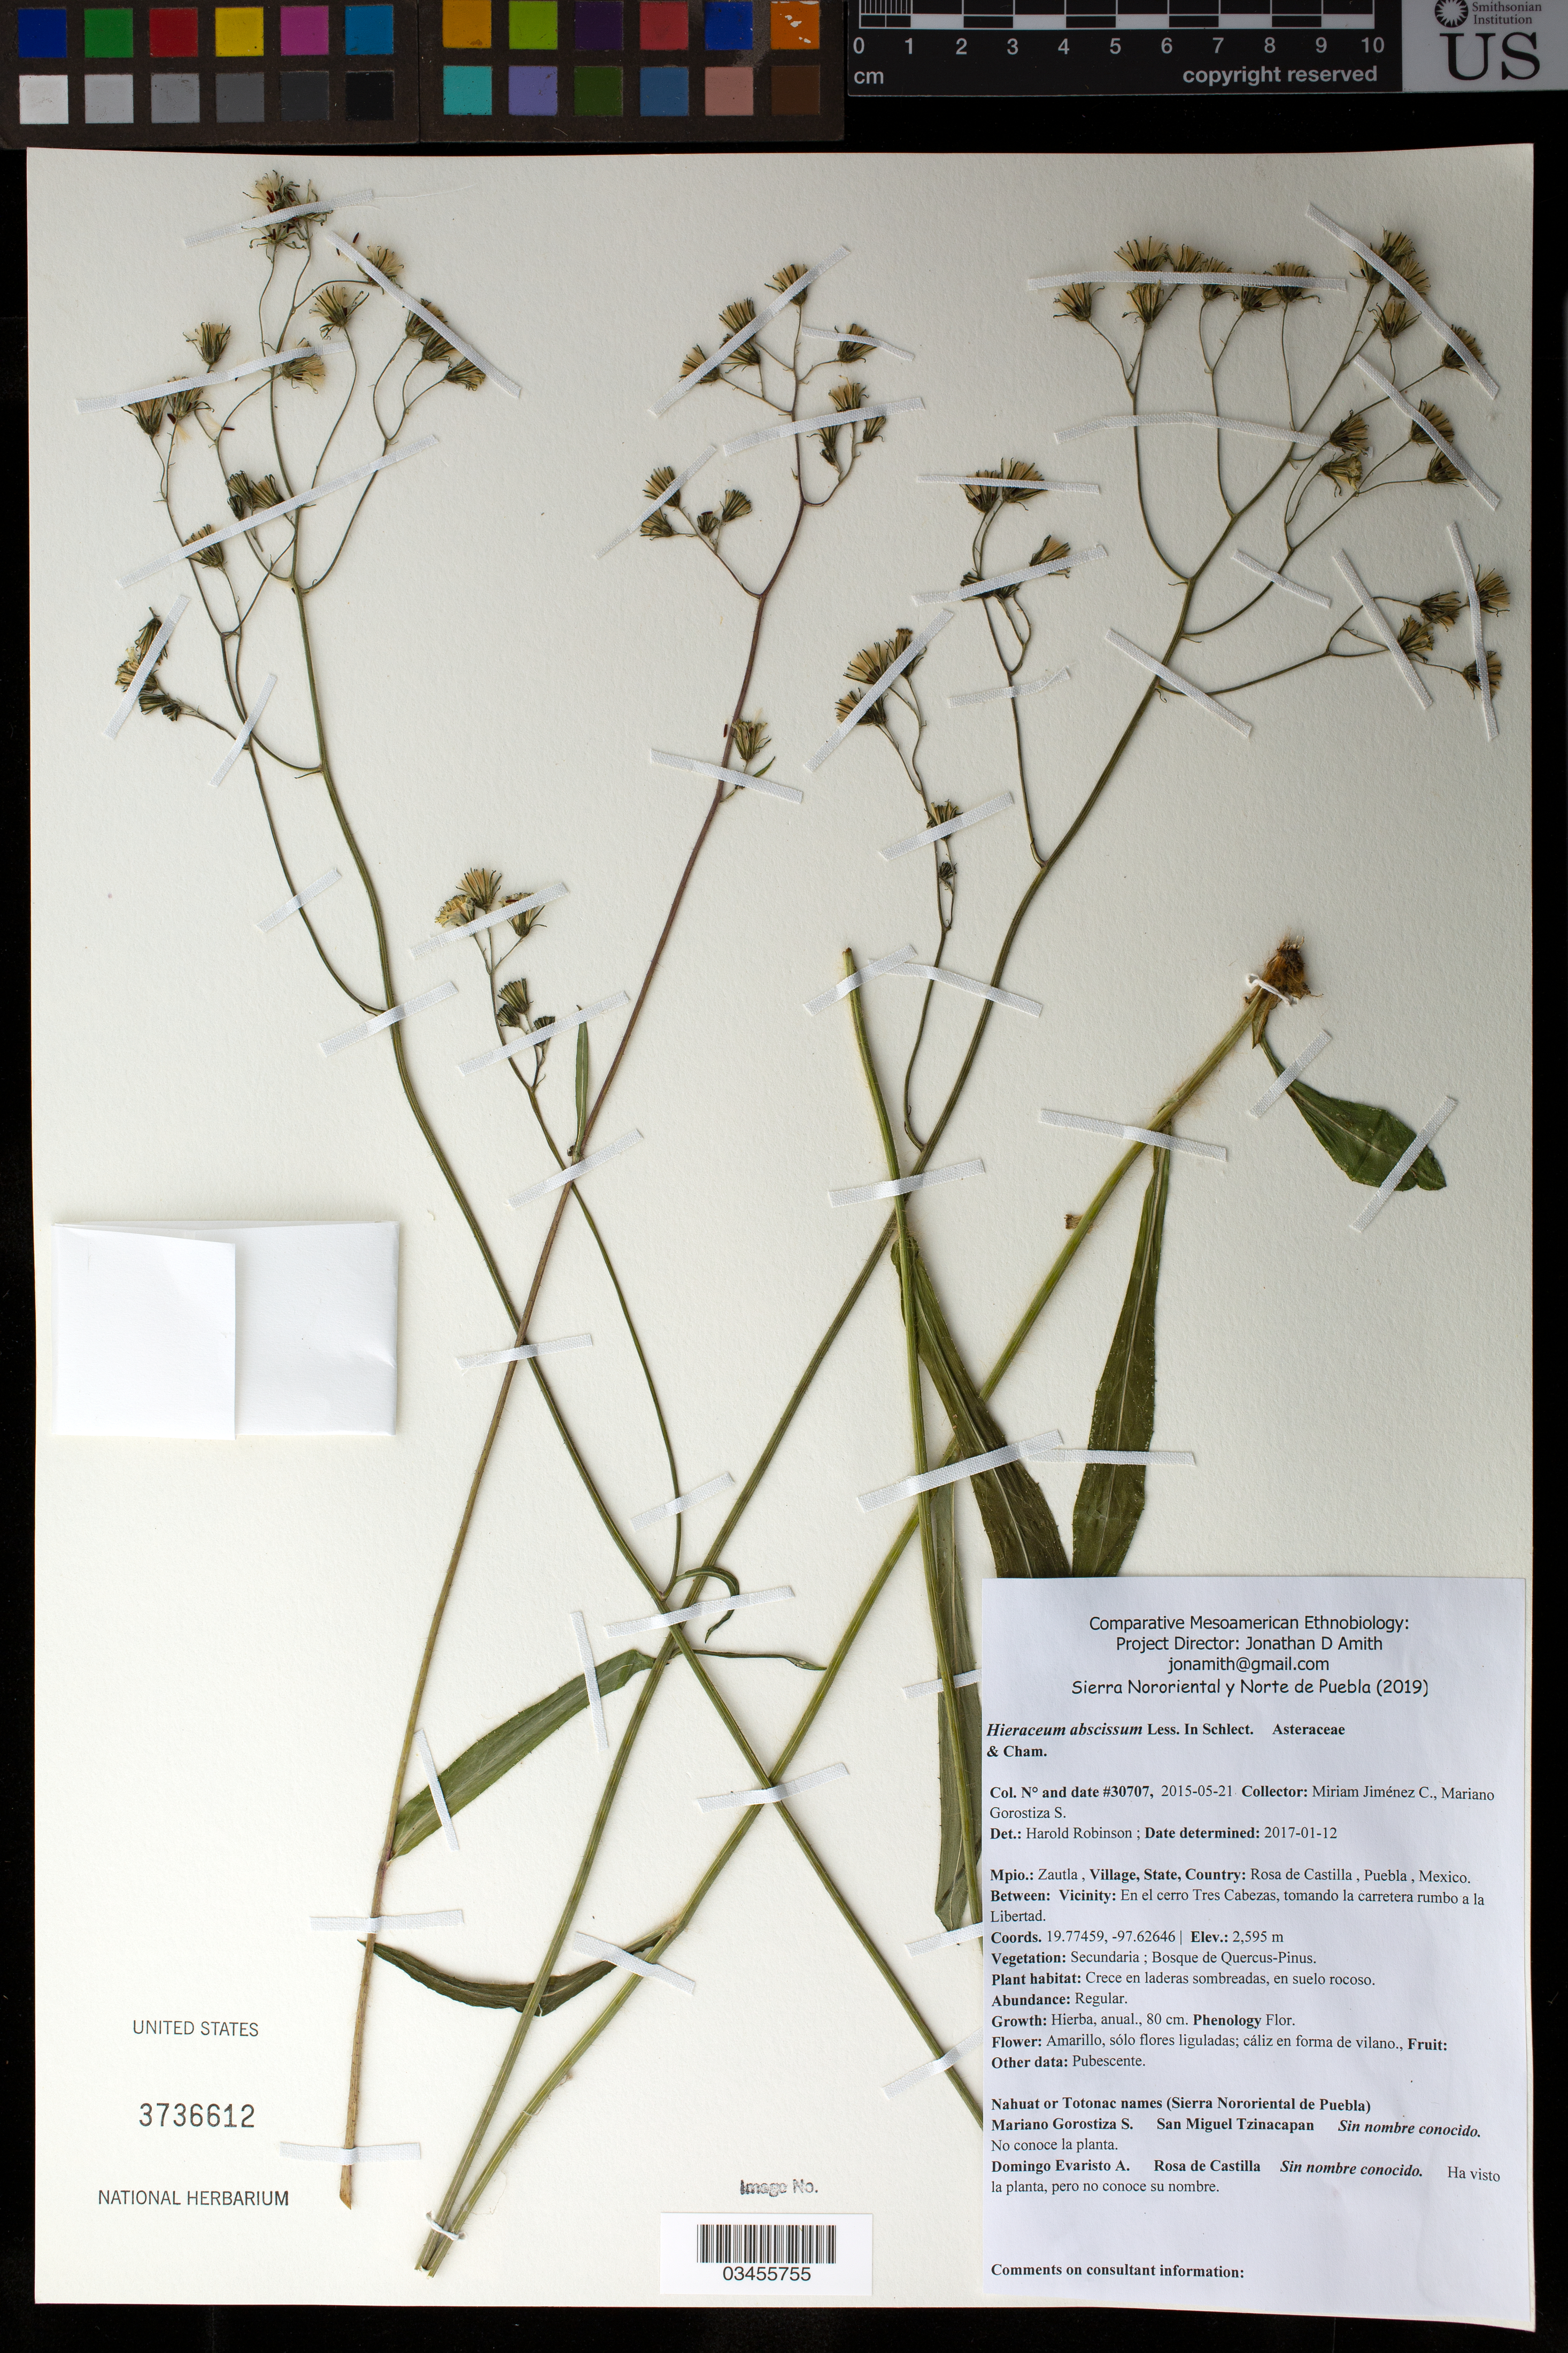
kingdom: Plantae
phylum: Tracheophyta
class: Magnoliopsida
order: Asterales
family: Asteraceae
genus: Hieracium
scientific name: Hieracium abscissum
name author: Less.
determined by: Robinson, Harold E., (US)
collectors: M. Jiménez Chimil & M. Gorostiza S.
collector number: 30707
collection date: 2015-05-21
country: México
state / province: Puebla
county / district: Zautla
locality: PUEBLO: Rosa de Castilla; LOCALIDAD EXACTA: En el cerro Tres Cabezas, tomando la carretera rumbo a la Libertad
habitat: Bosque de Quercus-Pinus | Crece en laderas sombreadas, en suelo rocoso.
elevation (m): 2595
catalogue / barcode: US 3736612